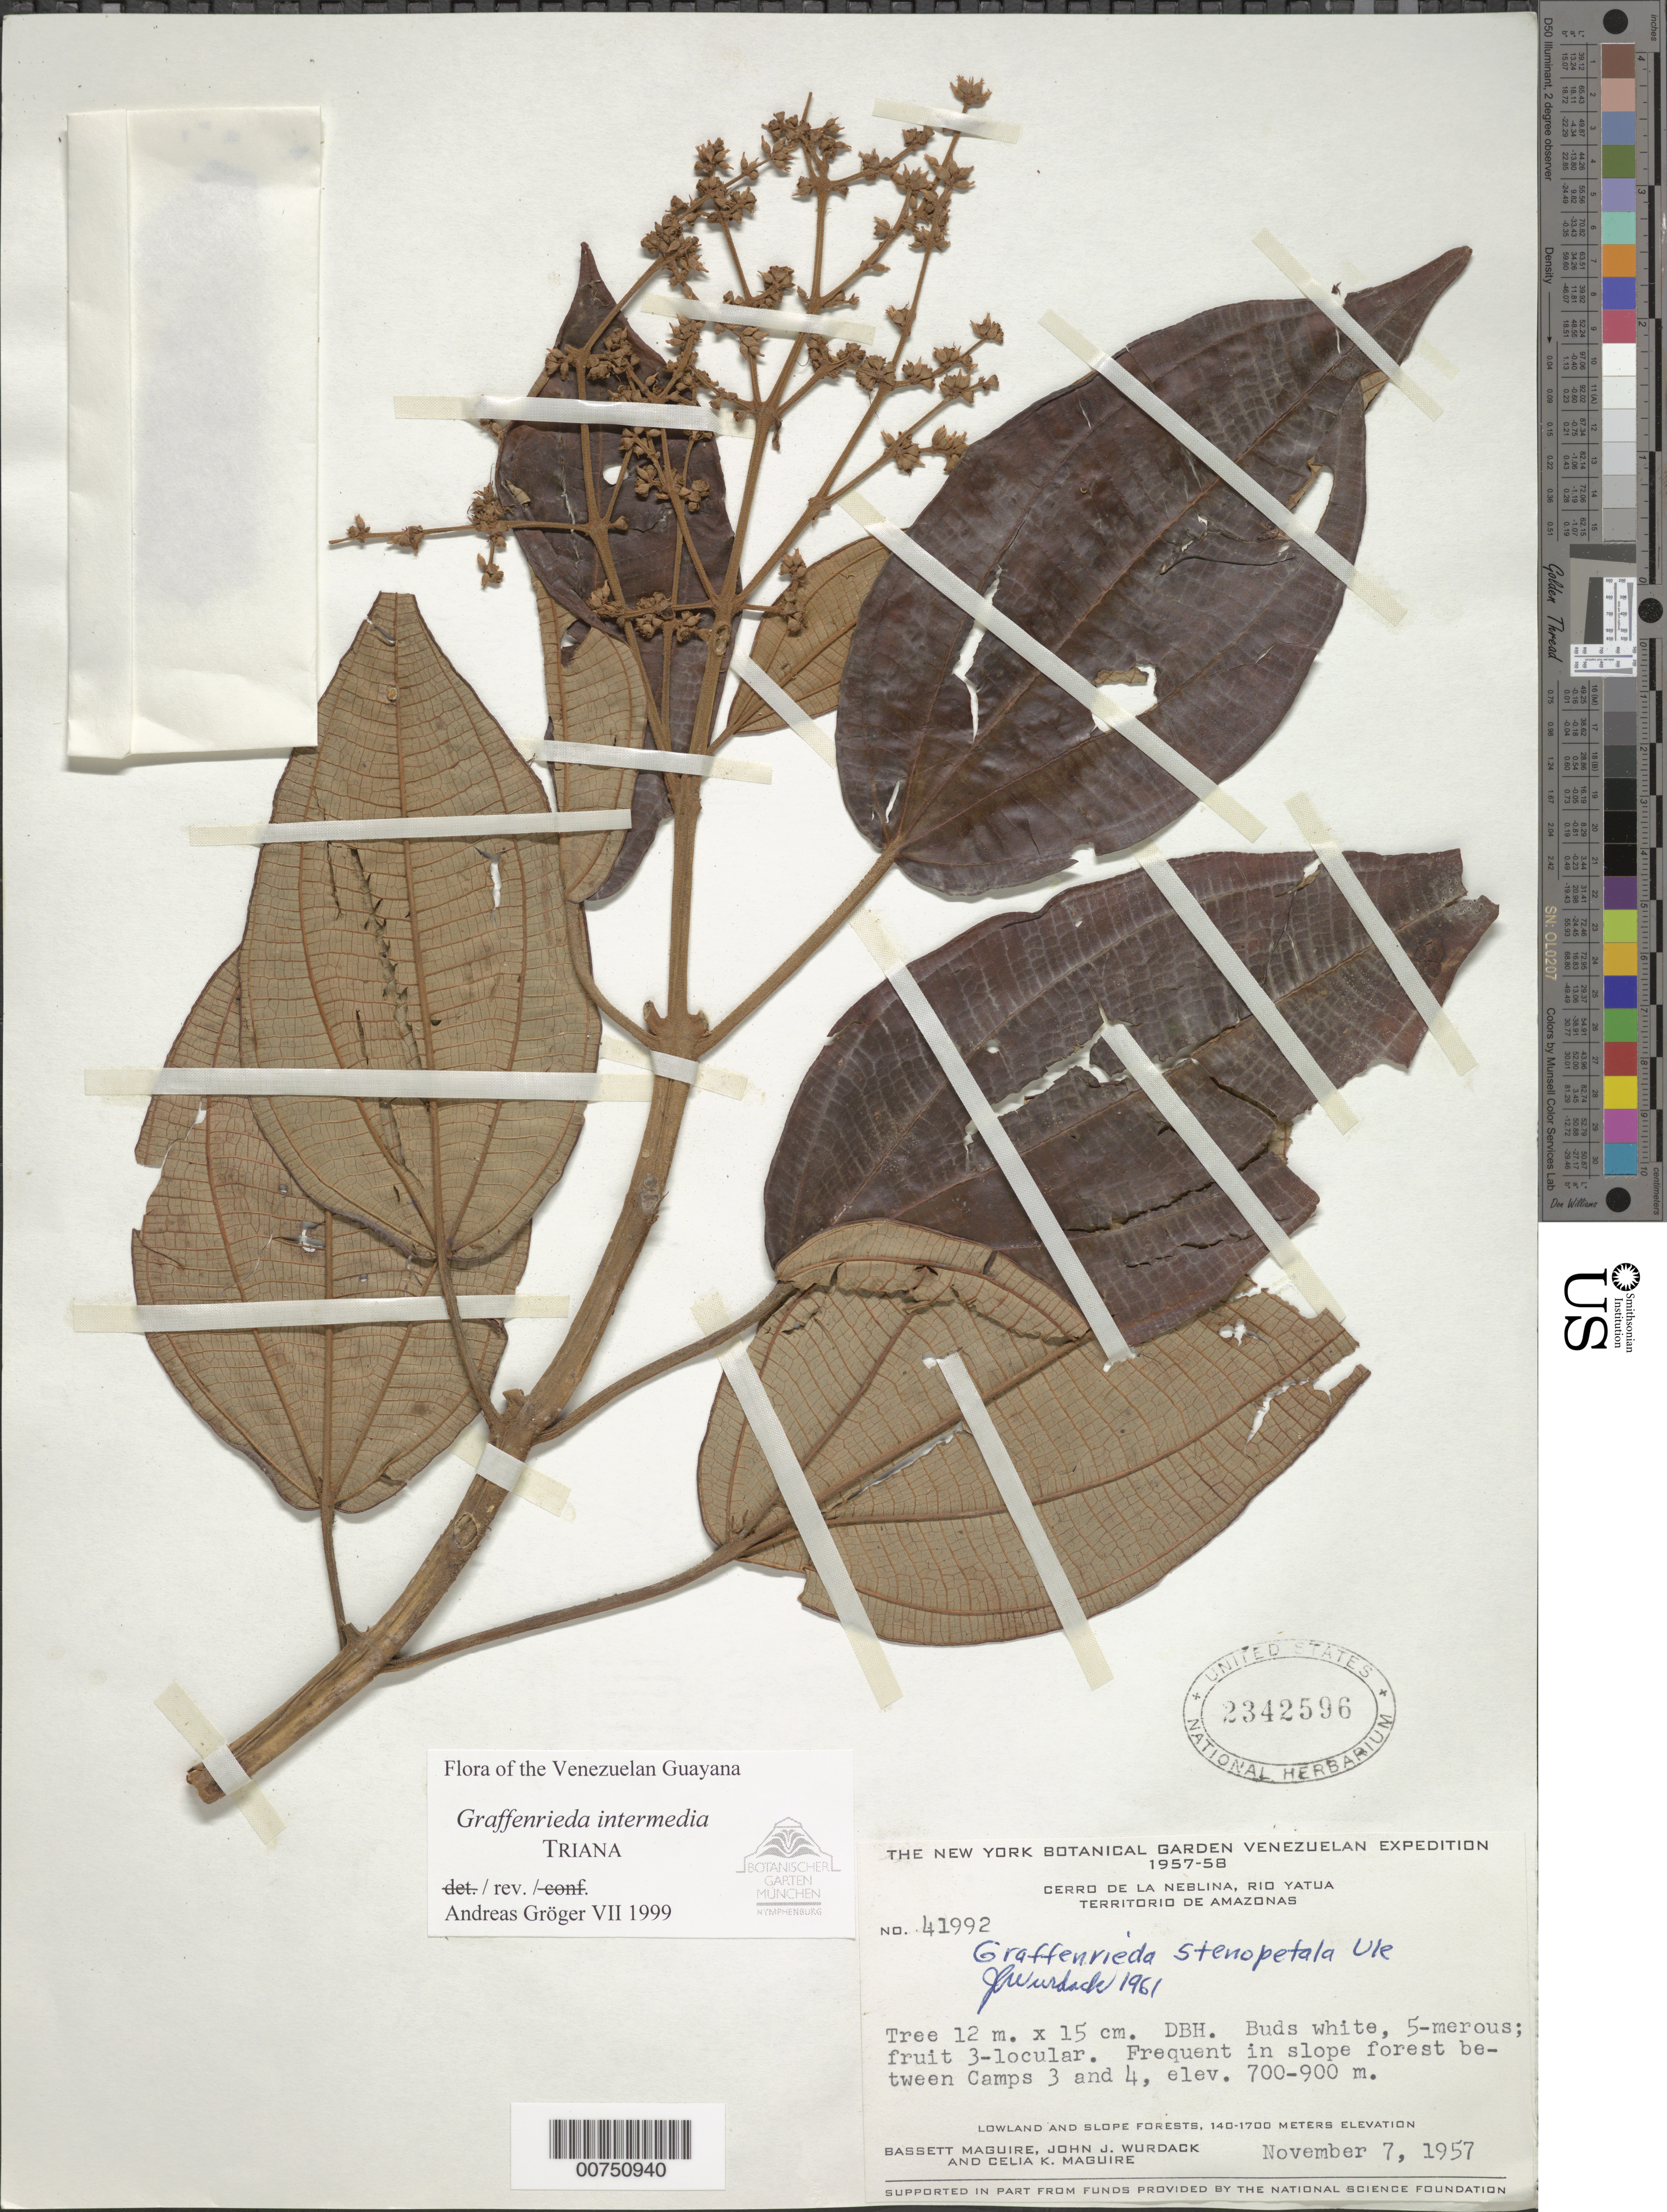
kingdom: Plantae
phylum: Tracheophyta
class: Magnoliopsida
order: Myrtales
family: Melastomataceae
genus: Graffenrieda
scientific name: Graffenrieda intermedia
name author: Triana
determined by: Gröger, A.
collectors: B. Maguire, J. J. Wurdack & C. K. Maguire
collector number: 41992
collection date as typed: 7-Nov-57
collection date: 1957-11-07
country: Venezuela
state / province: Amazonas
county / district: Río Negro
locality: Cerro de la Neblina, Río Yatua, between Camps 3 and 4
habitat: Slope forest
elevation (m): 700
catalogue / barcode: US 2342596